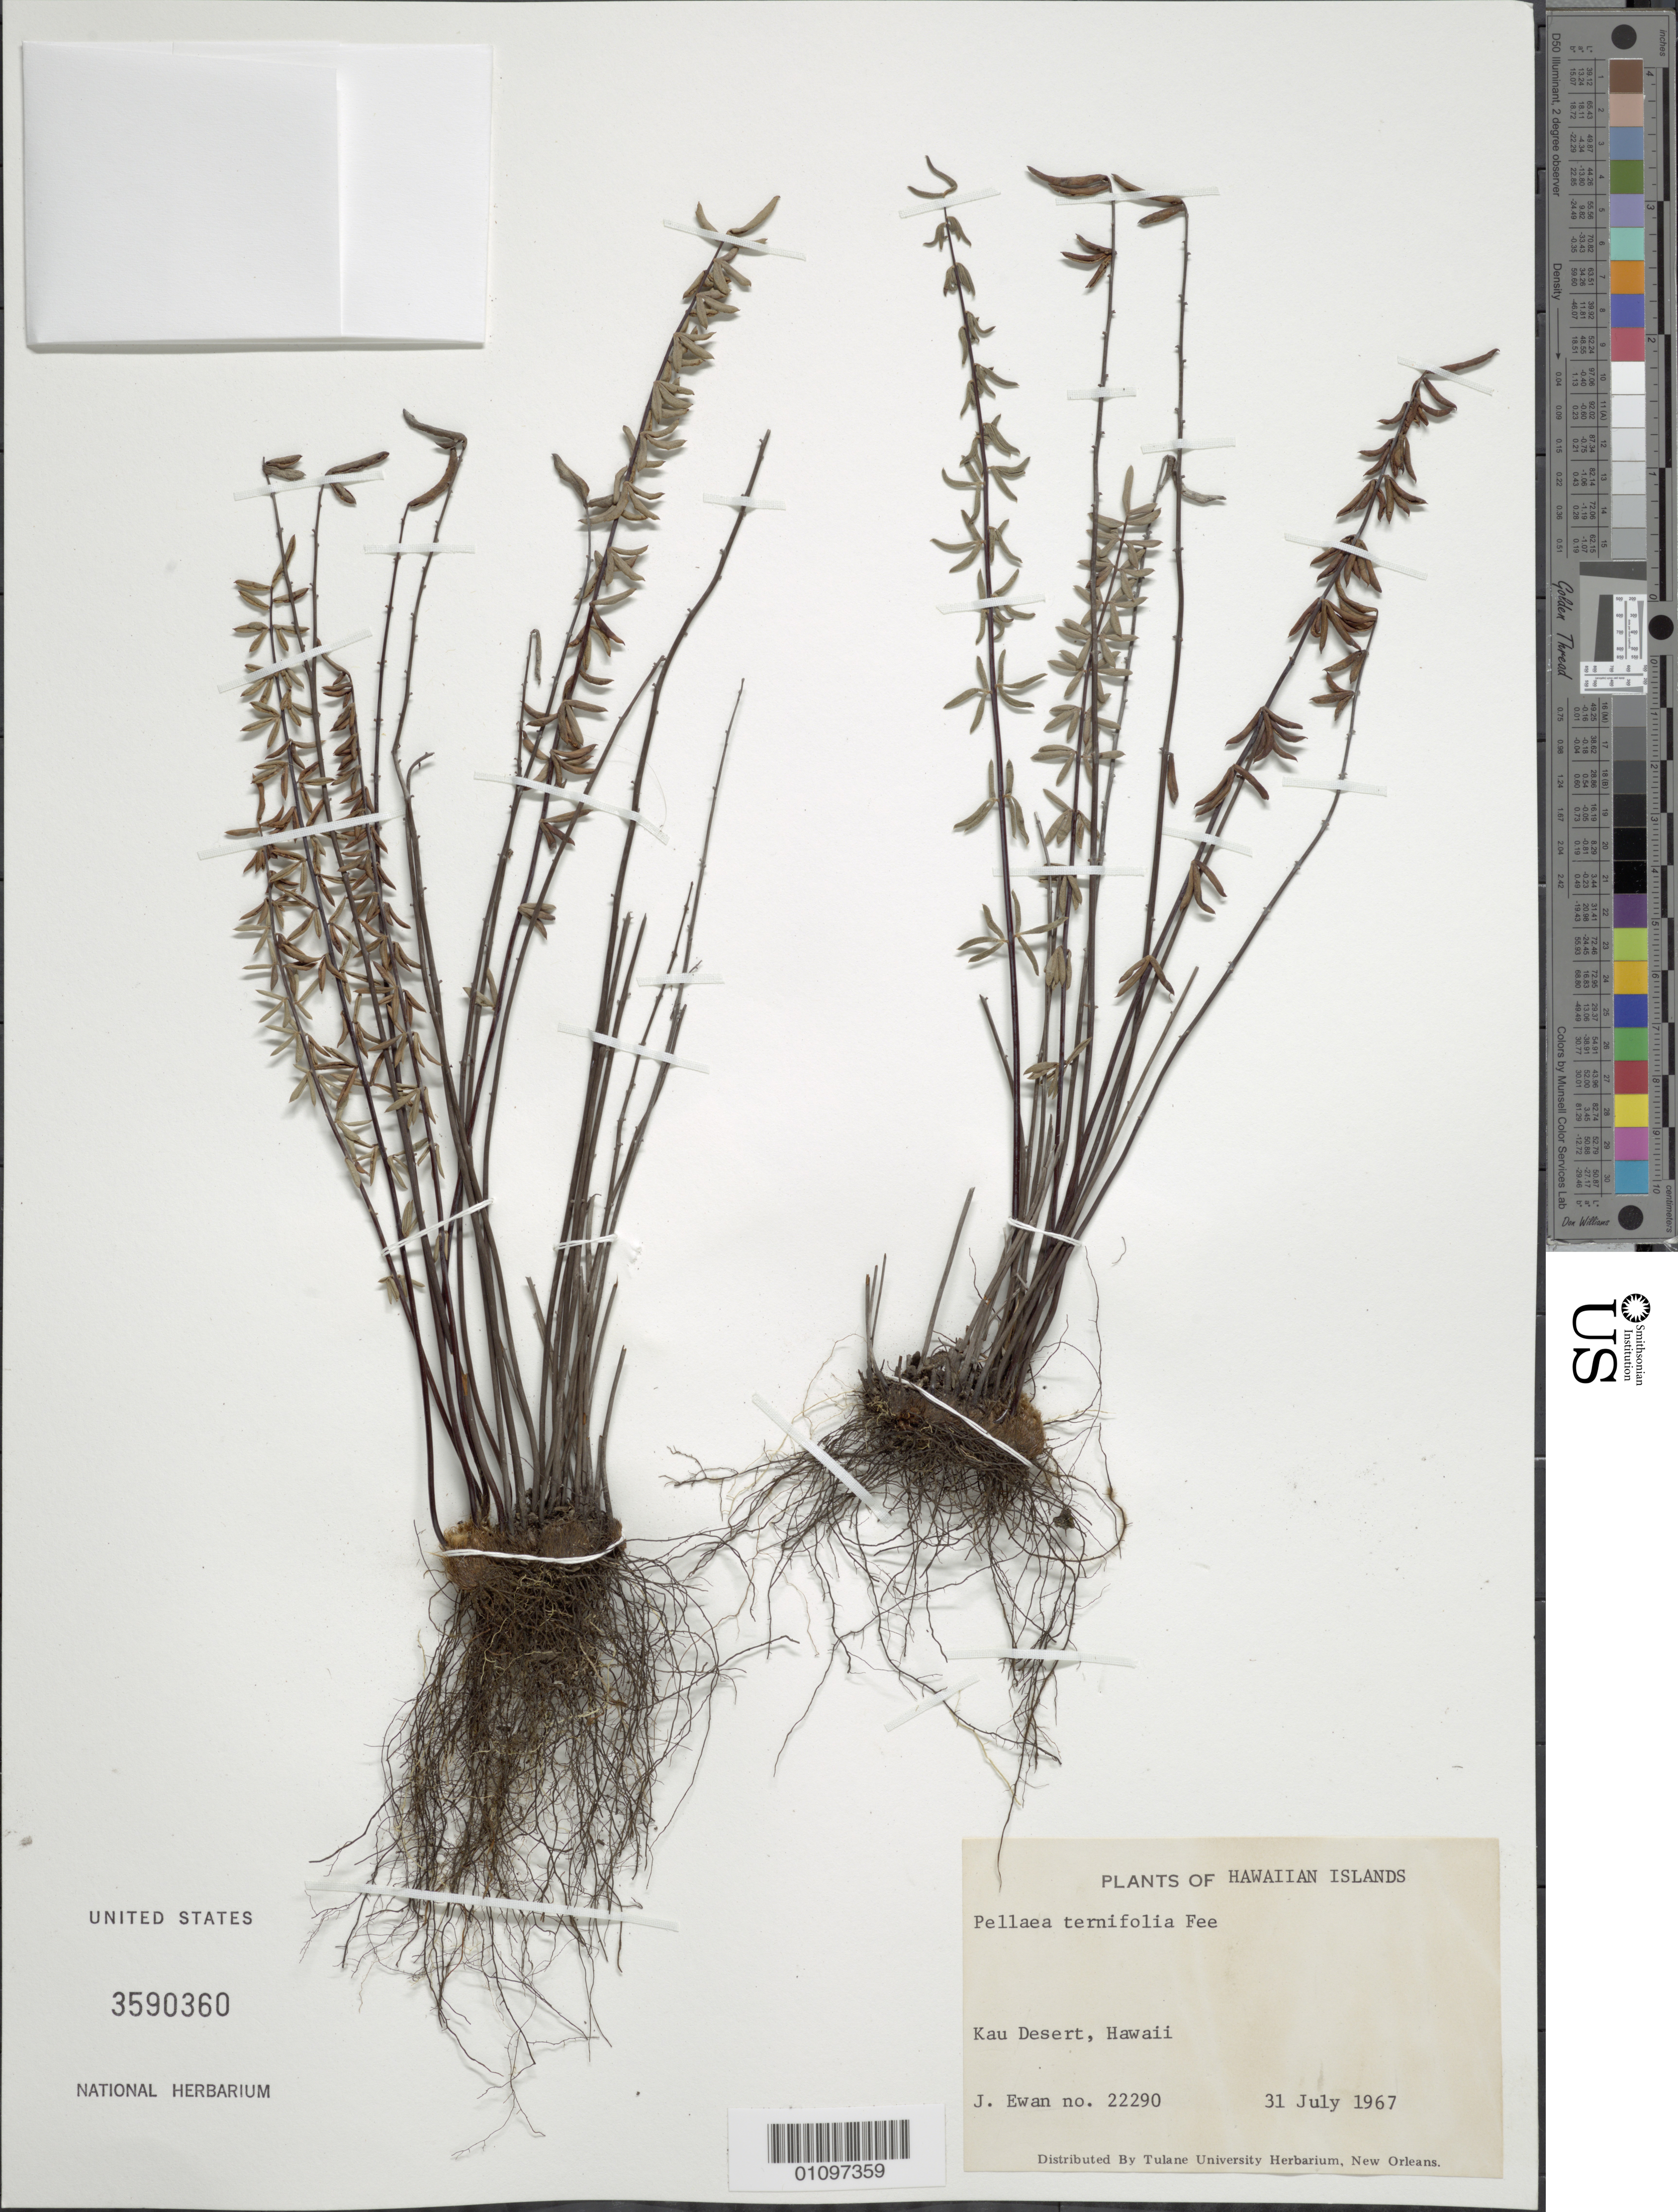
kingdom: Plantae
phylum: Tracheophyta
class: Polypodiopsida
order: Polypodiales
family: Pteridaceae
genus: Pellaea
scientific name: Pellaea ternifolia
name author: (Cav.) Link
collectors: J. A. Ewan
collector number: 22290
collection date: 1967-07-31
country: United States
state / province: Hawaii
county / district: Hawaii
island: Hawaii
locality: Kau Desert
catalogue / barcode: US 3590360